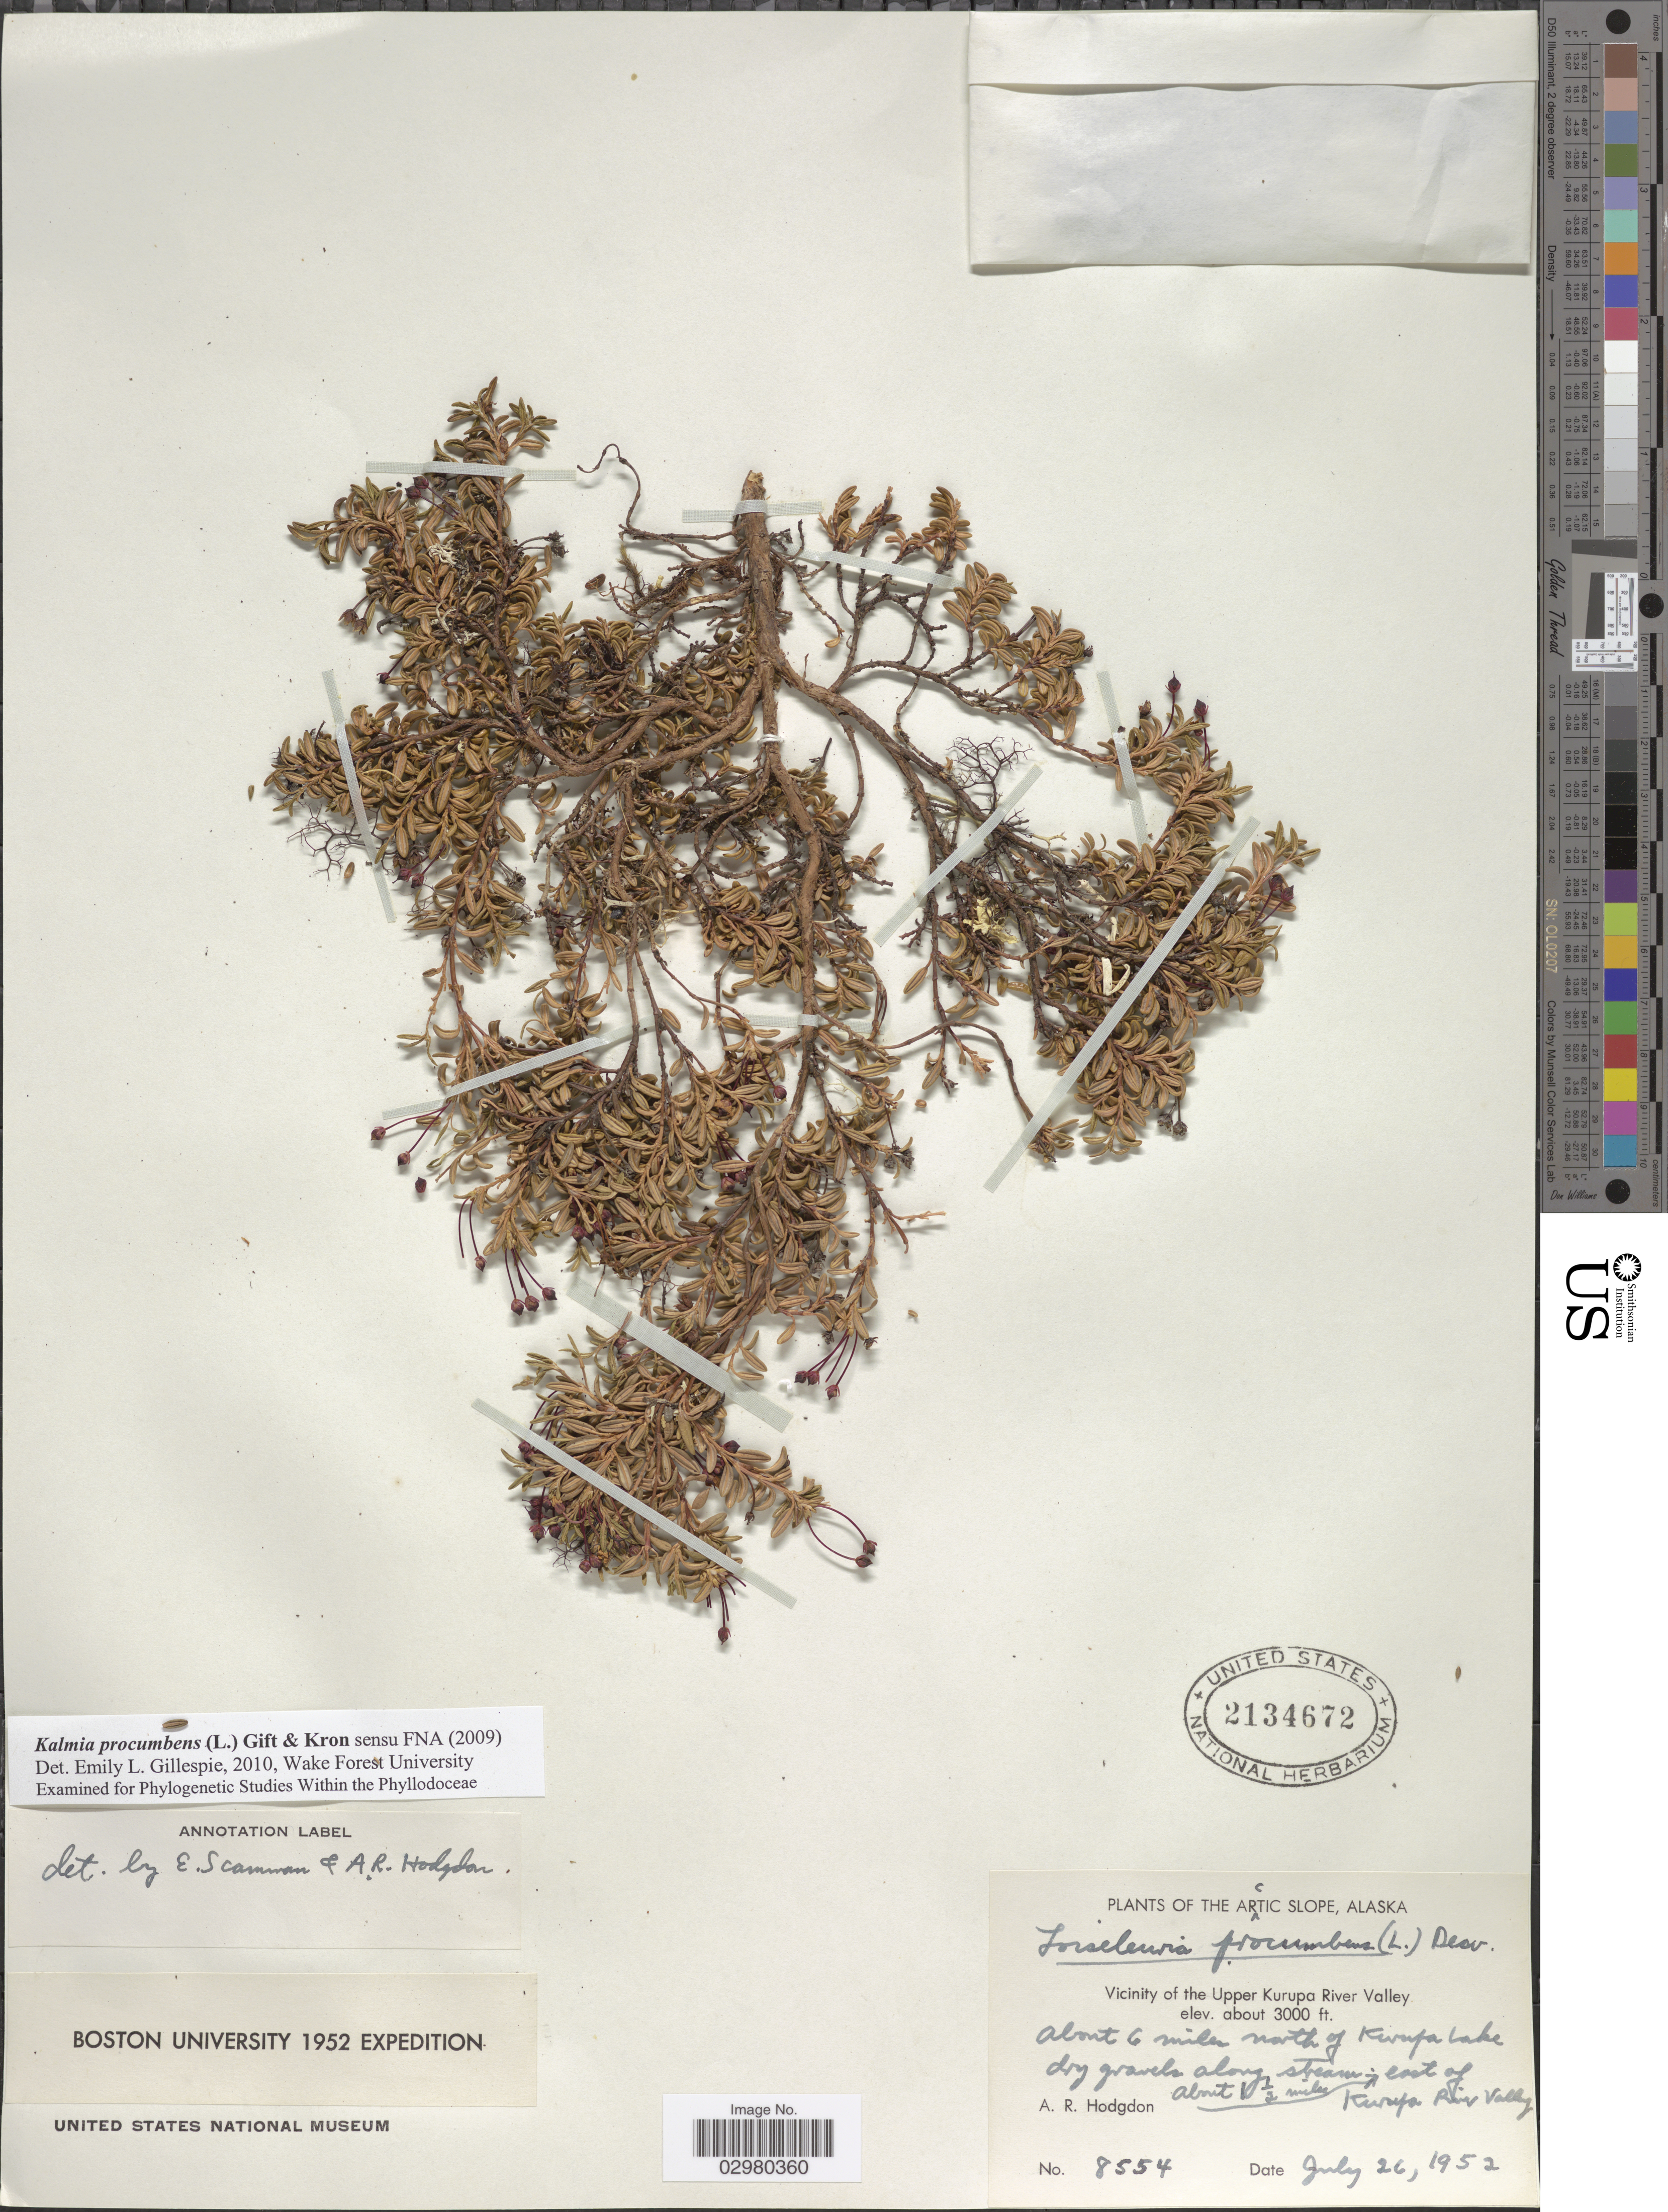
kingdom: Plantae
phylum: Tracheophyta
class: Magnoliopsida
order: Ericales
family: Ericaceae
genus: Loiseleuria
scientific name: Loiseleuria procumbens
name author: (L.) Desv.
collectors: A. R. Hodgdon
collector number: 8554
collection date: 1953-07-26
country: United States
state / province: Alaska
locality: Arctic Slope. Vicinity of Upper Kurupa River Valley. About 6 miles north of Kurupa lake dry gravels along stream about 1½ miles, east of Kurapa River Valley.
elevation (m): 914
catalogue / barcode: US 2134672